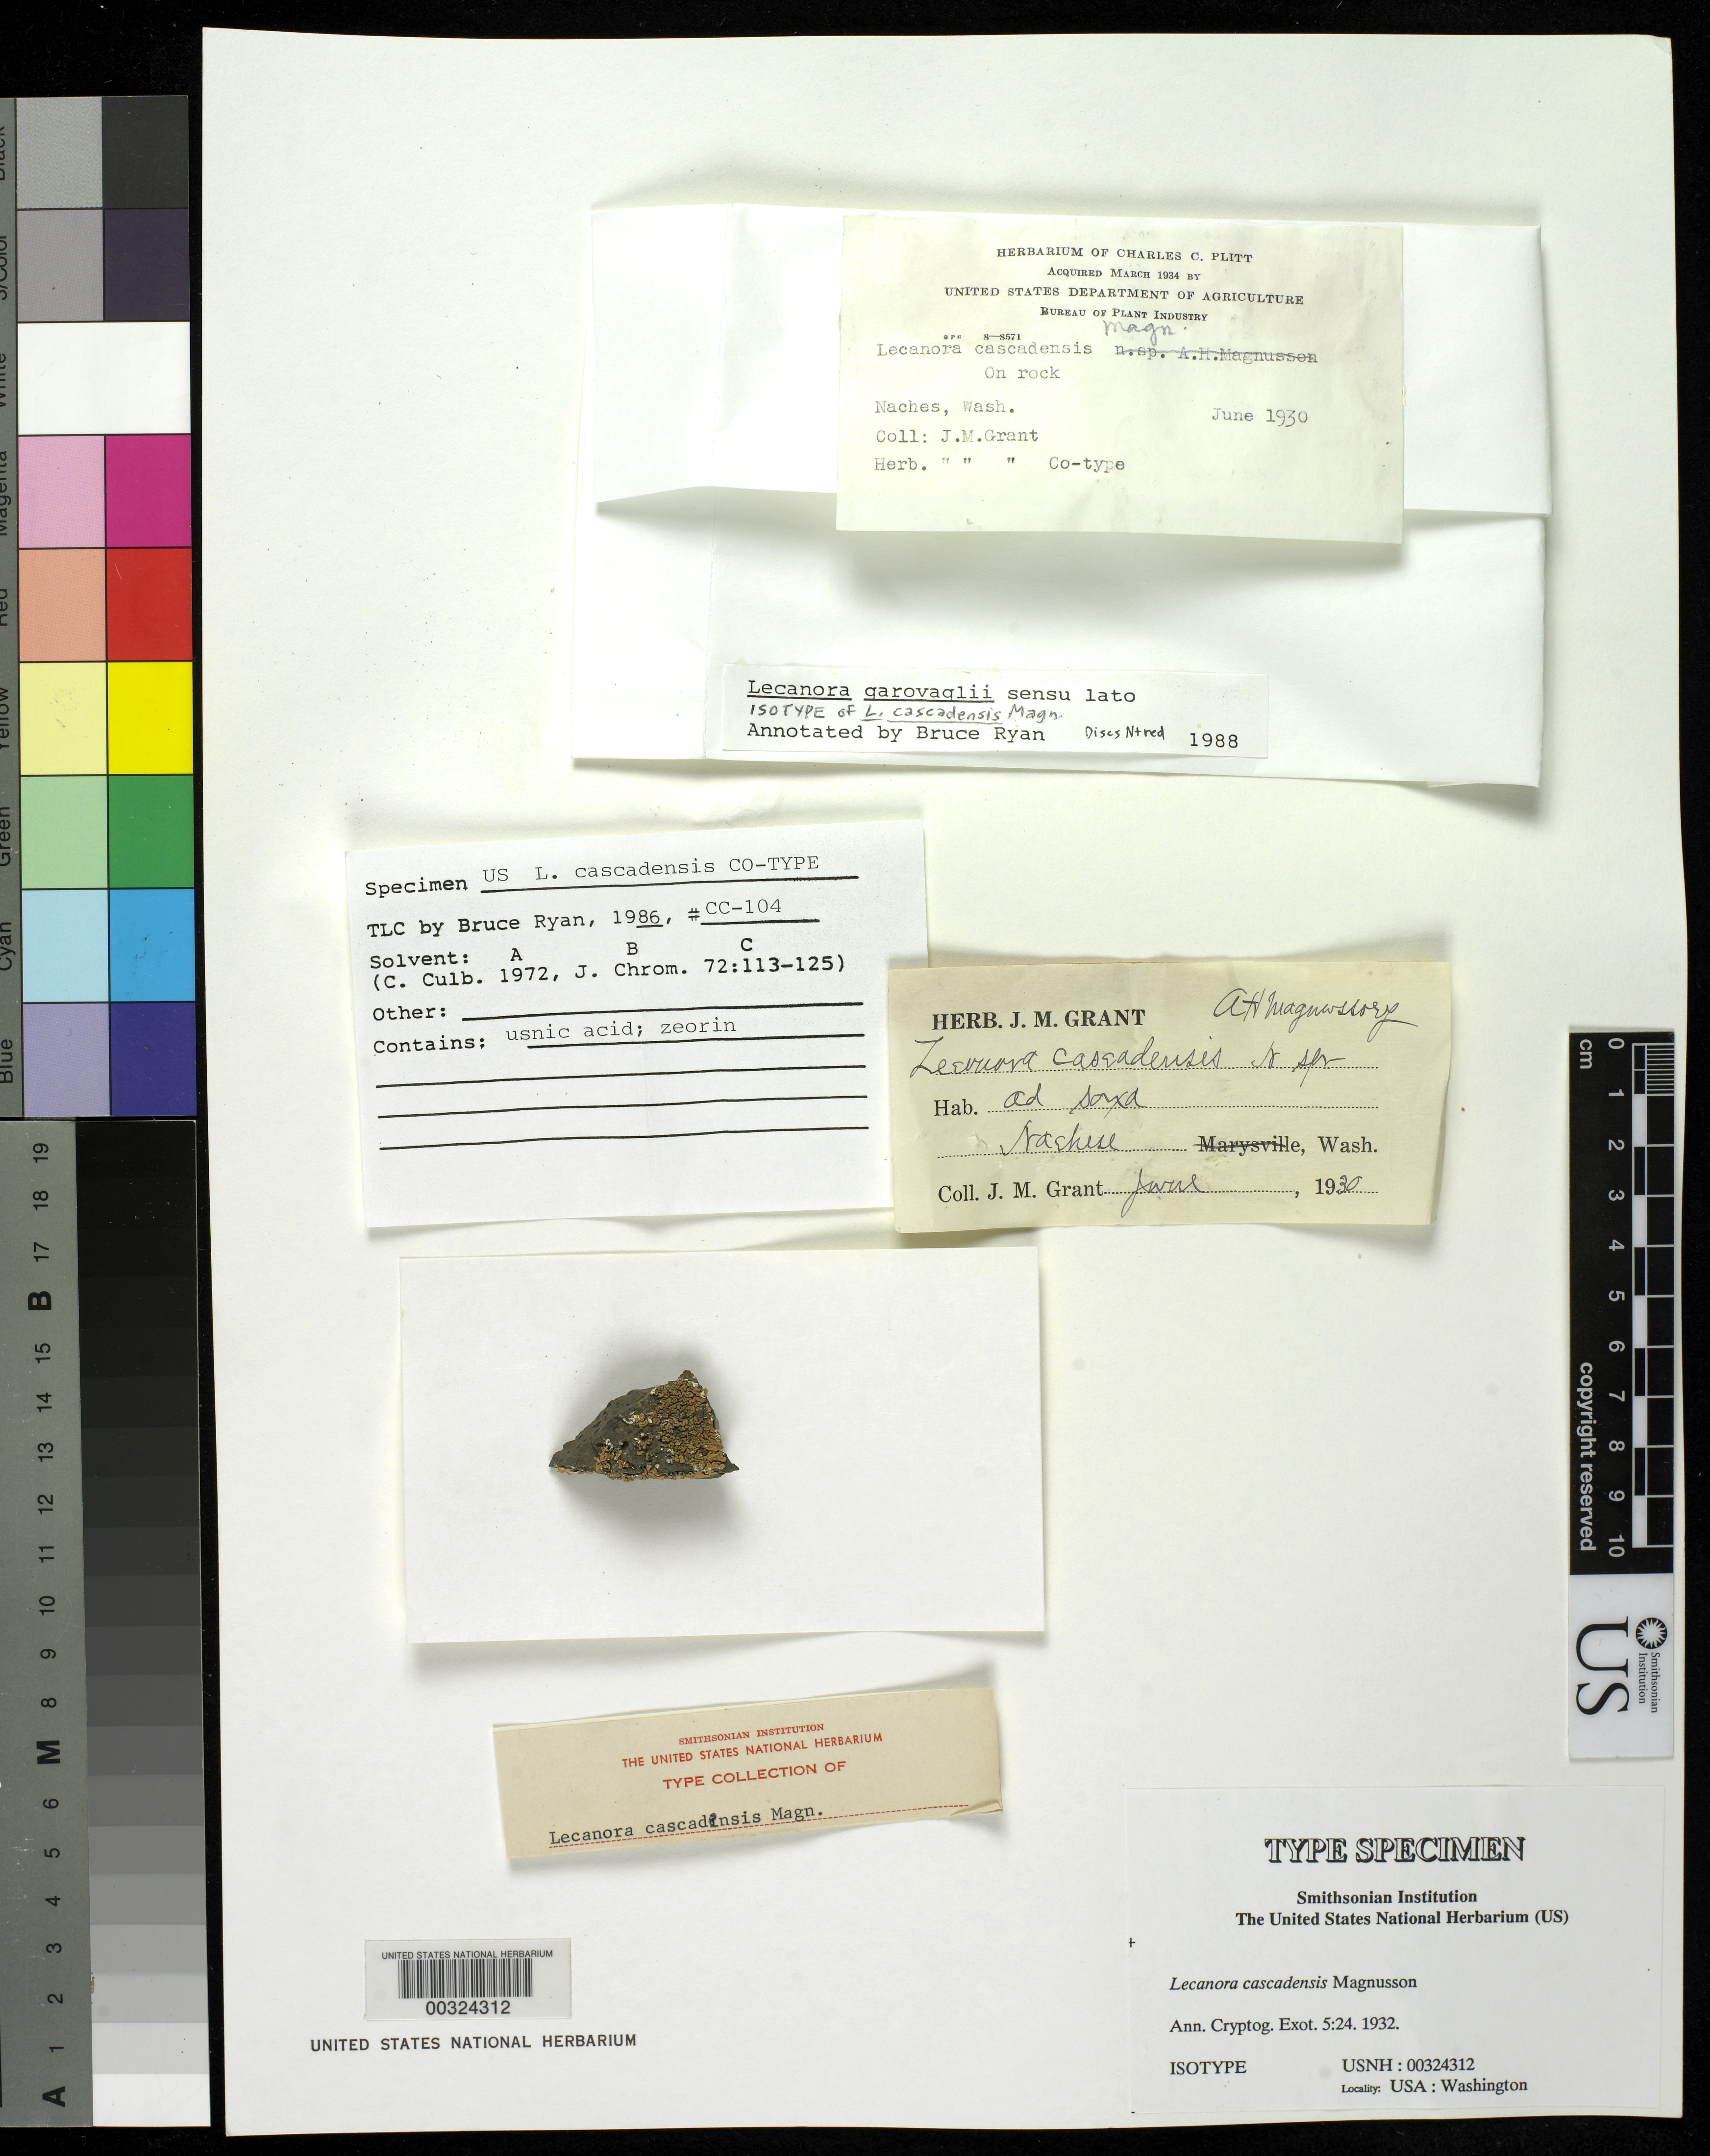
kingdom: Fungi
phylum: Ascomycota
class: Lecanoromycetes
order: Lecanorales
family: Lecanoraceae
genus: Lecanora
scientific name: Lecanora cascadensis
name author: H. Magn.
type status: Isotype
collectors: J. M. Grant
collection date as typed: Jun 1930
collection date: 1930-06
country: United States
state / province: Washington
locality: Naches.